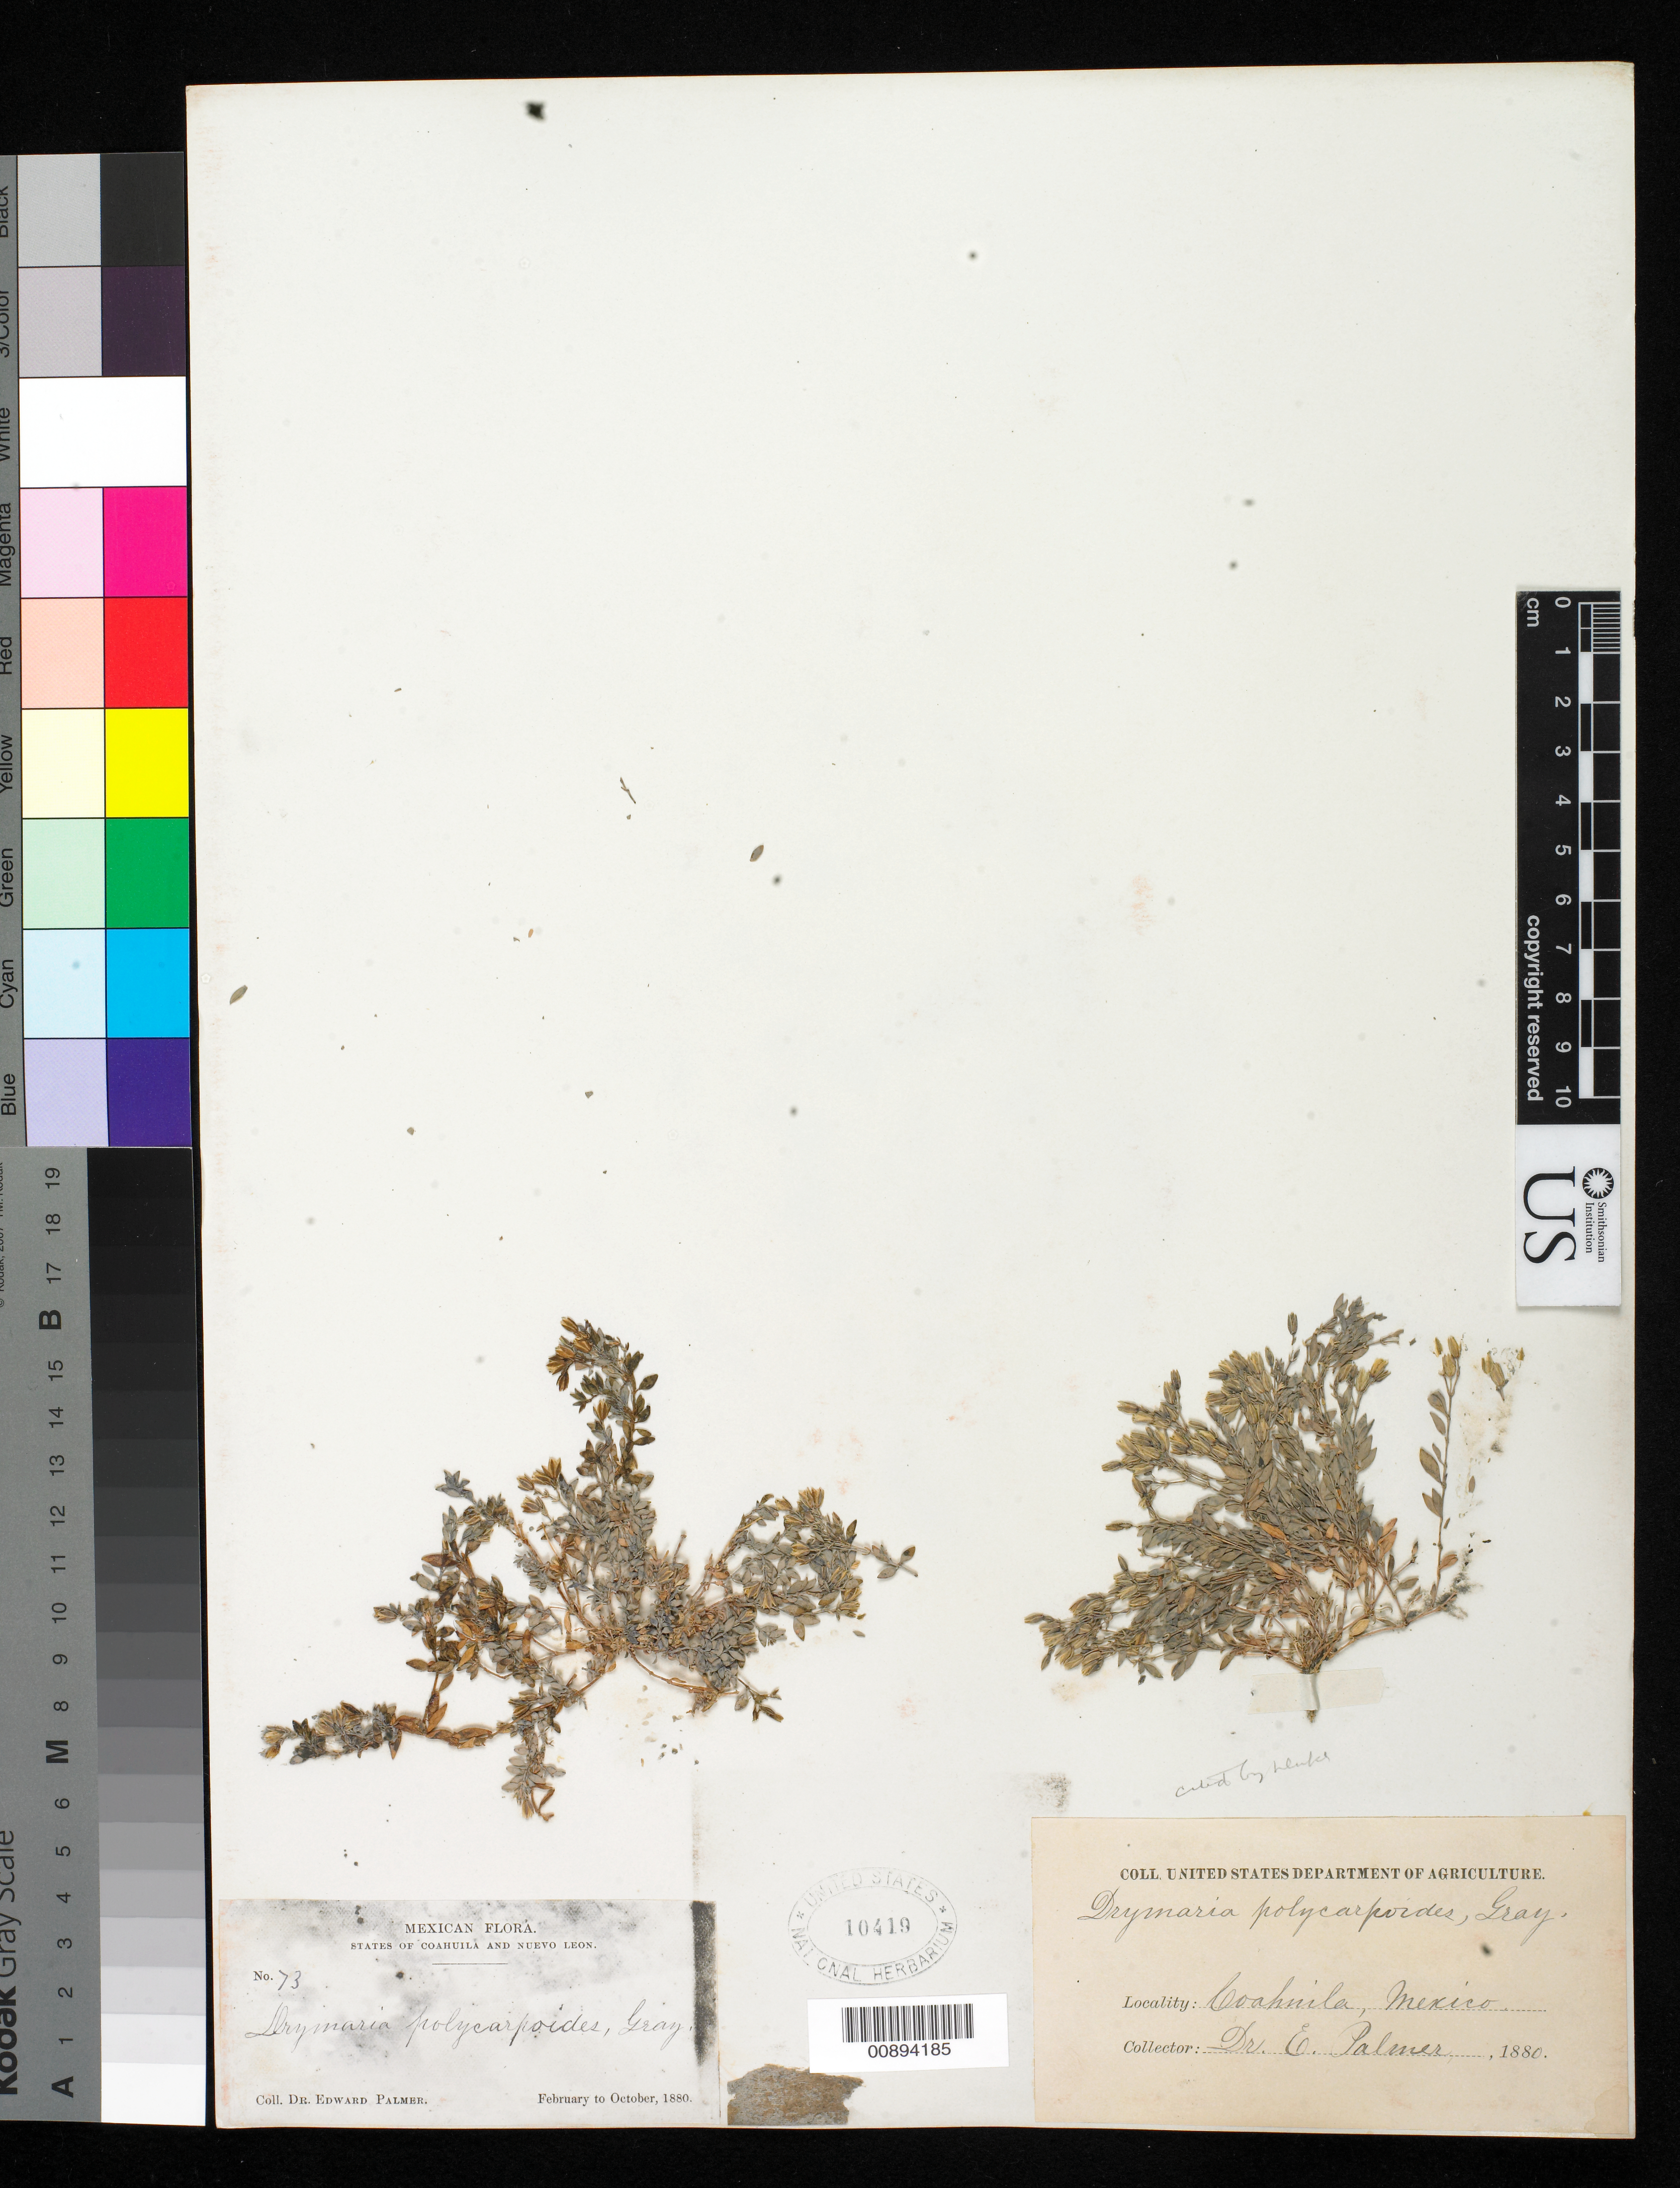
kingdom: Plantae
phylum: Tracheophyta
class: Magnoliopsida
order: Caryophyllales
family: Caryophyllaceae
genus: Drymaria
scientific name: Drymaria polycarpoides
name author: A. Gray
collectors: E. Palmer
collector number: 73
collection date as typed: Feb 1880 to -- Oct 1880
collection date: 1880-02/1880-10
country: Mexico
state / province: Coahuila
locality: Coahuila.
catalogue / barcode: US 10419